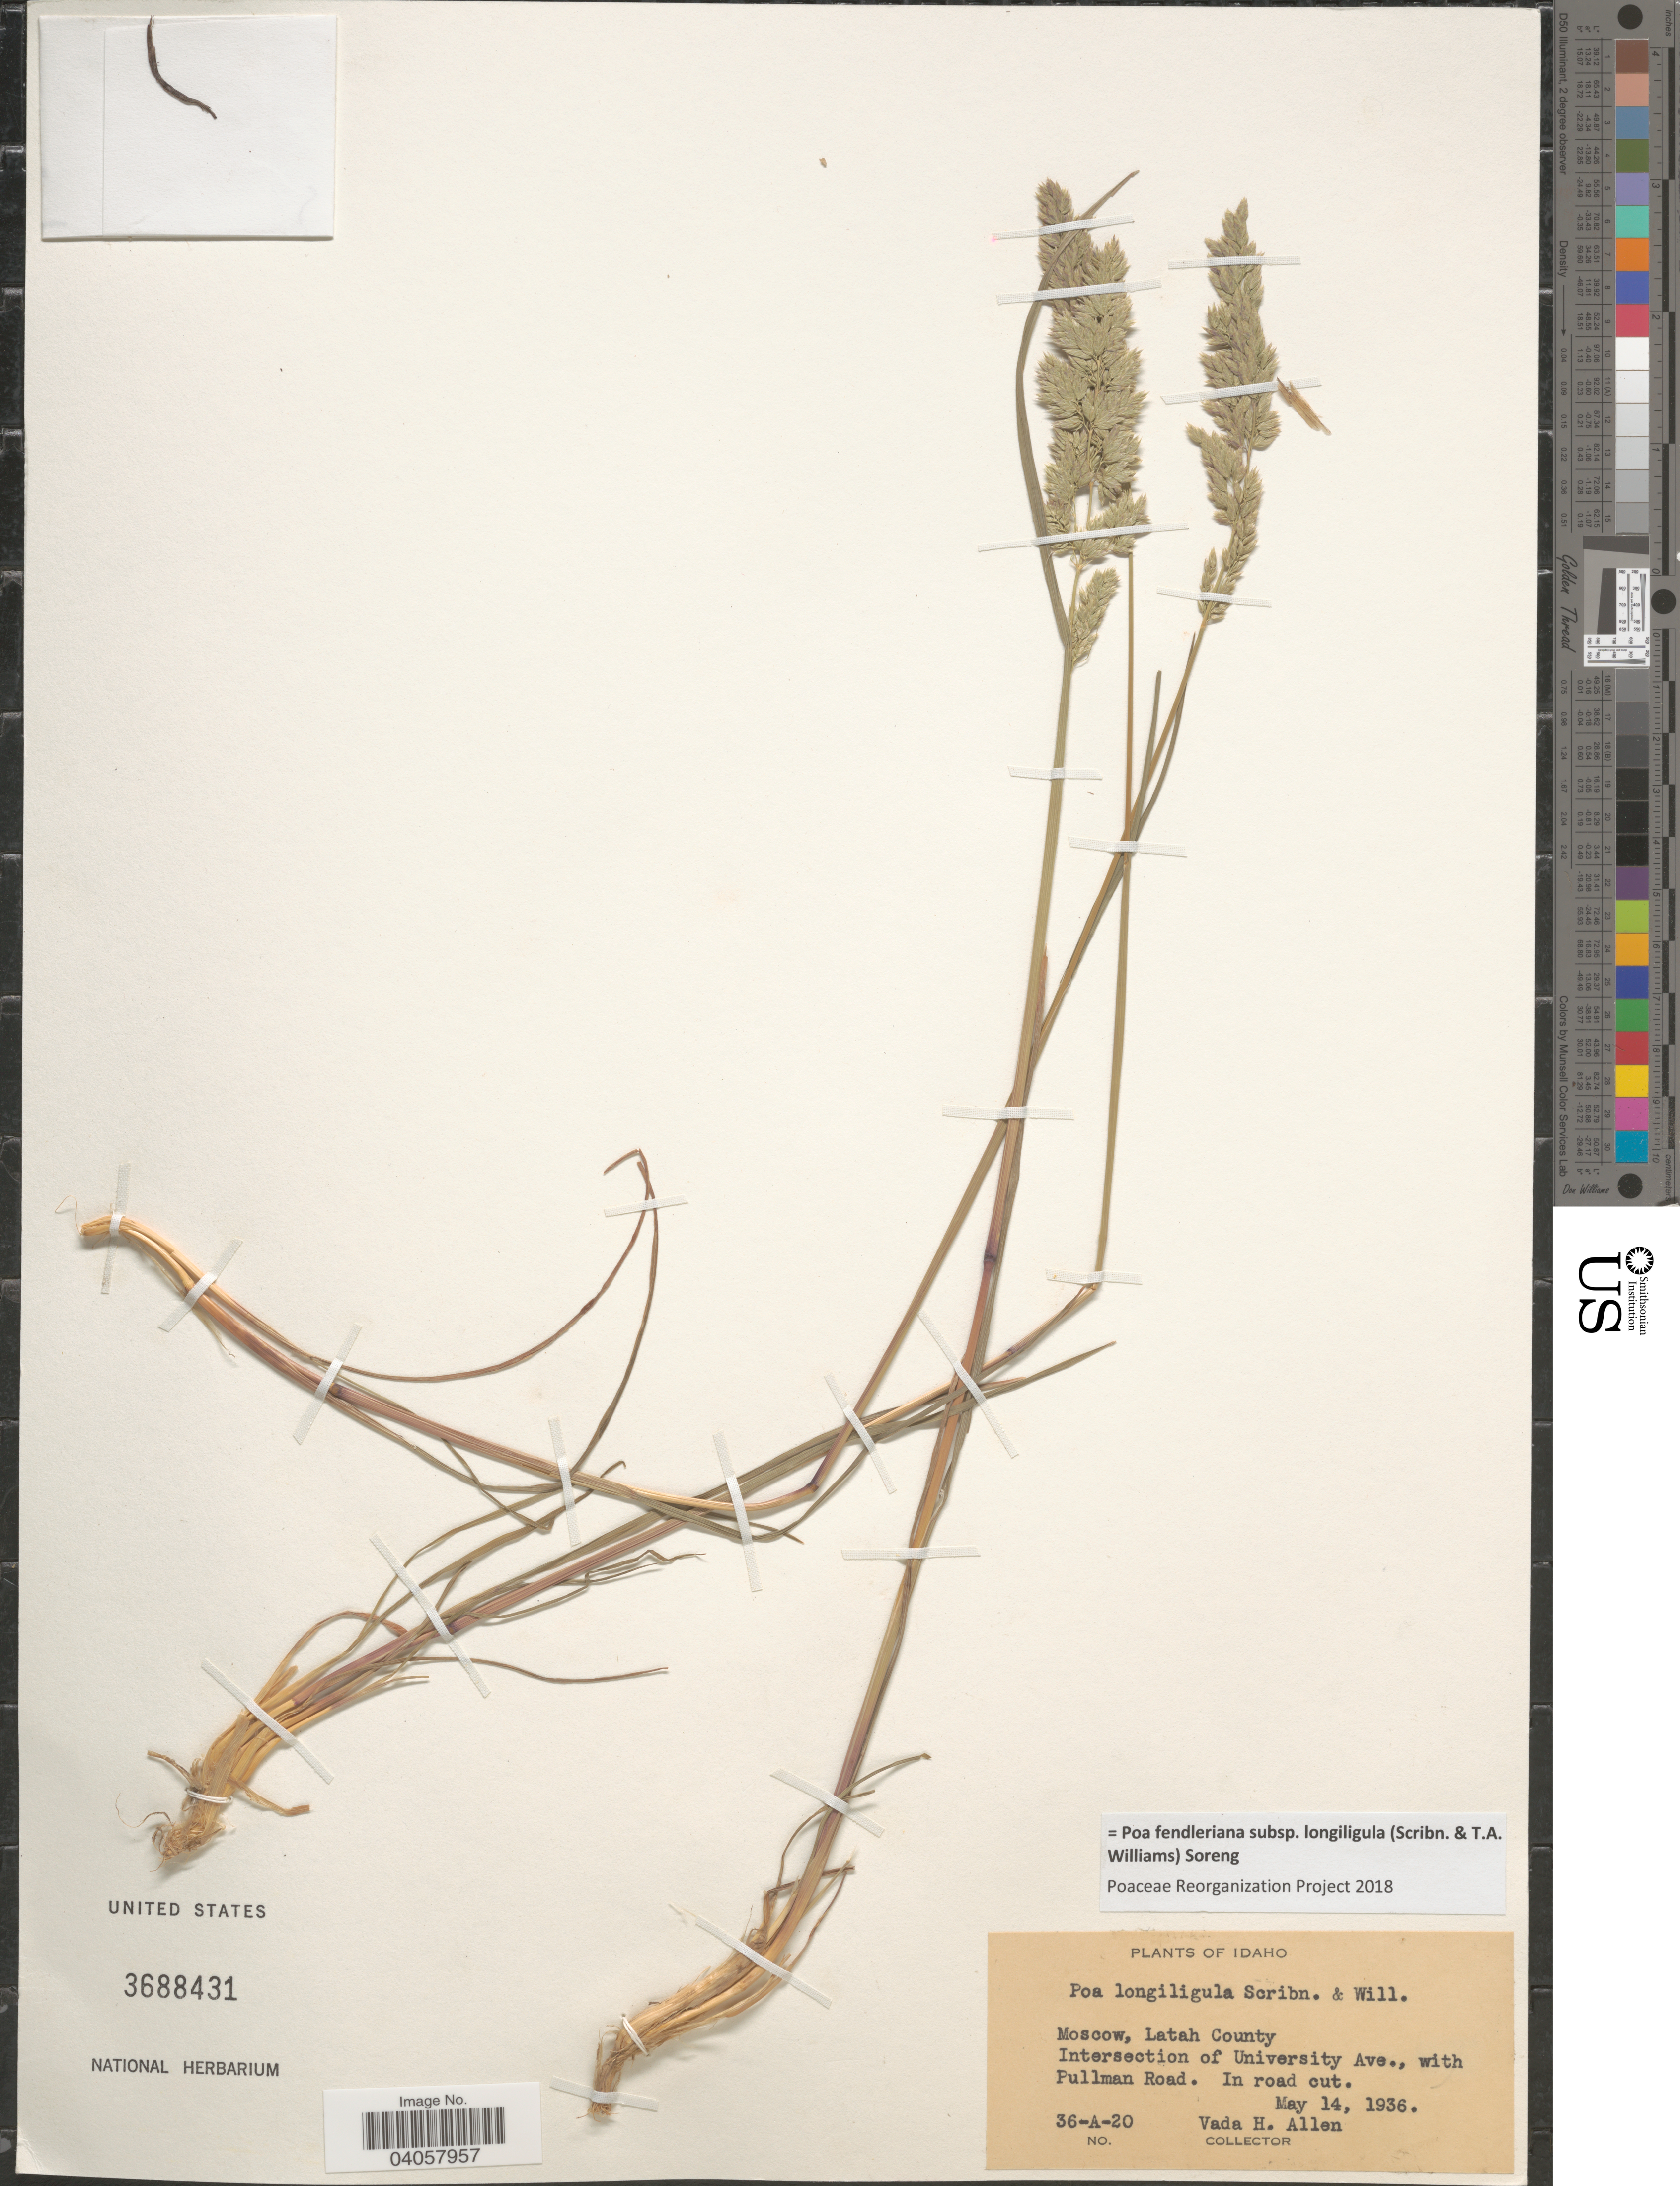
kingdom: Plantae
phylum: Tracheophyta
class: Liliopsida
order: Poales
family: Poaceae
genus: Poa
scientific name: Poa fendleriana subsp. longiligula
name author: (Scribn. & T.A. Williams) Soreng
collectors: V. Allen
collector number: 36-A-20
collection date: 1936-05-14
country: United States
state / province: Idaho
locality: Moscow, Latah County. Intersection of University Ave., with Pullman Road. In road cut.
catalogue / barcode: US 3688431